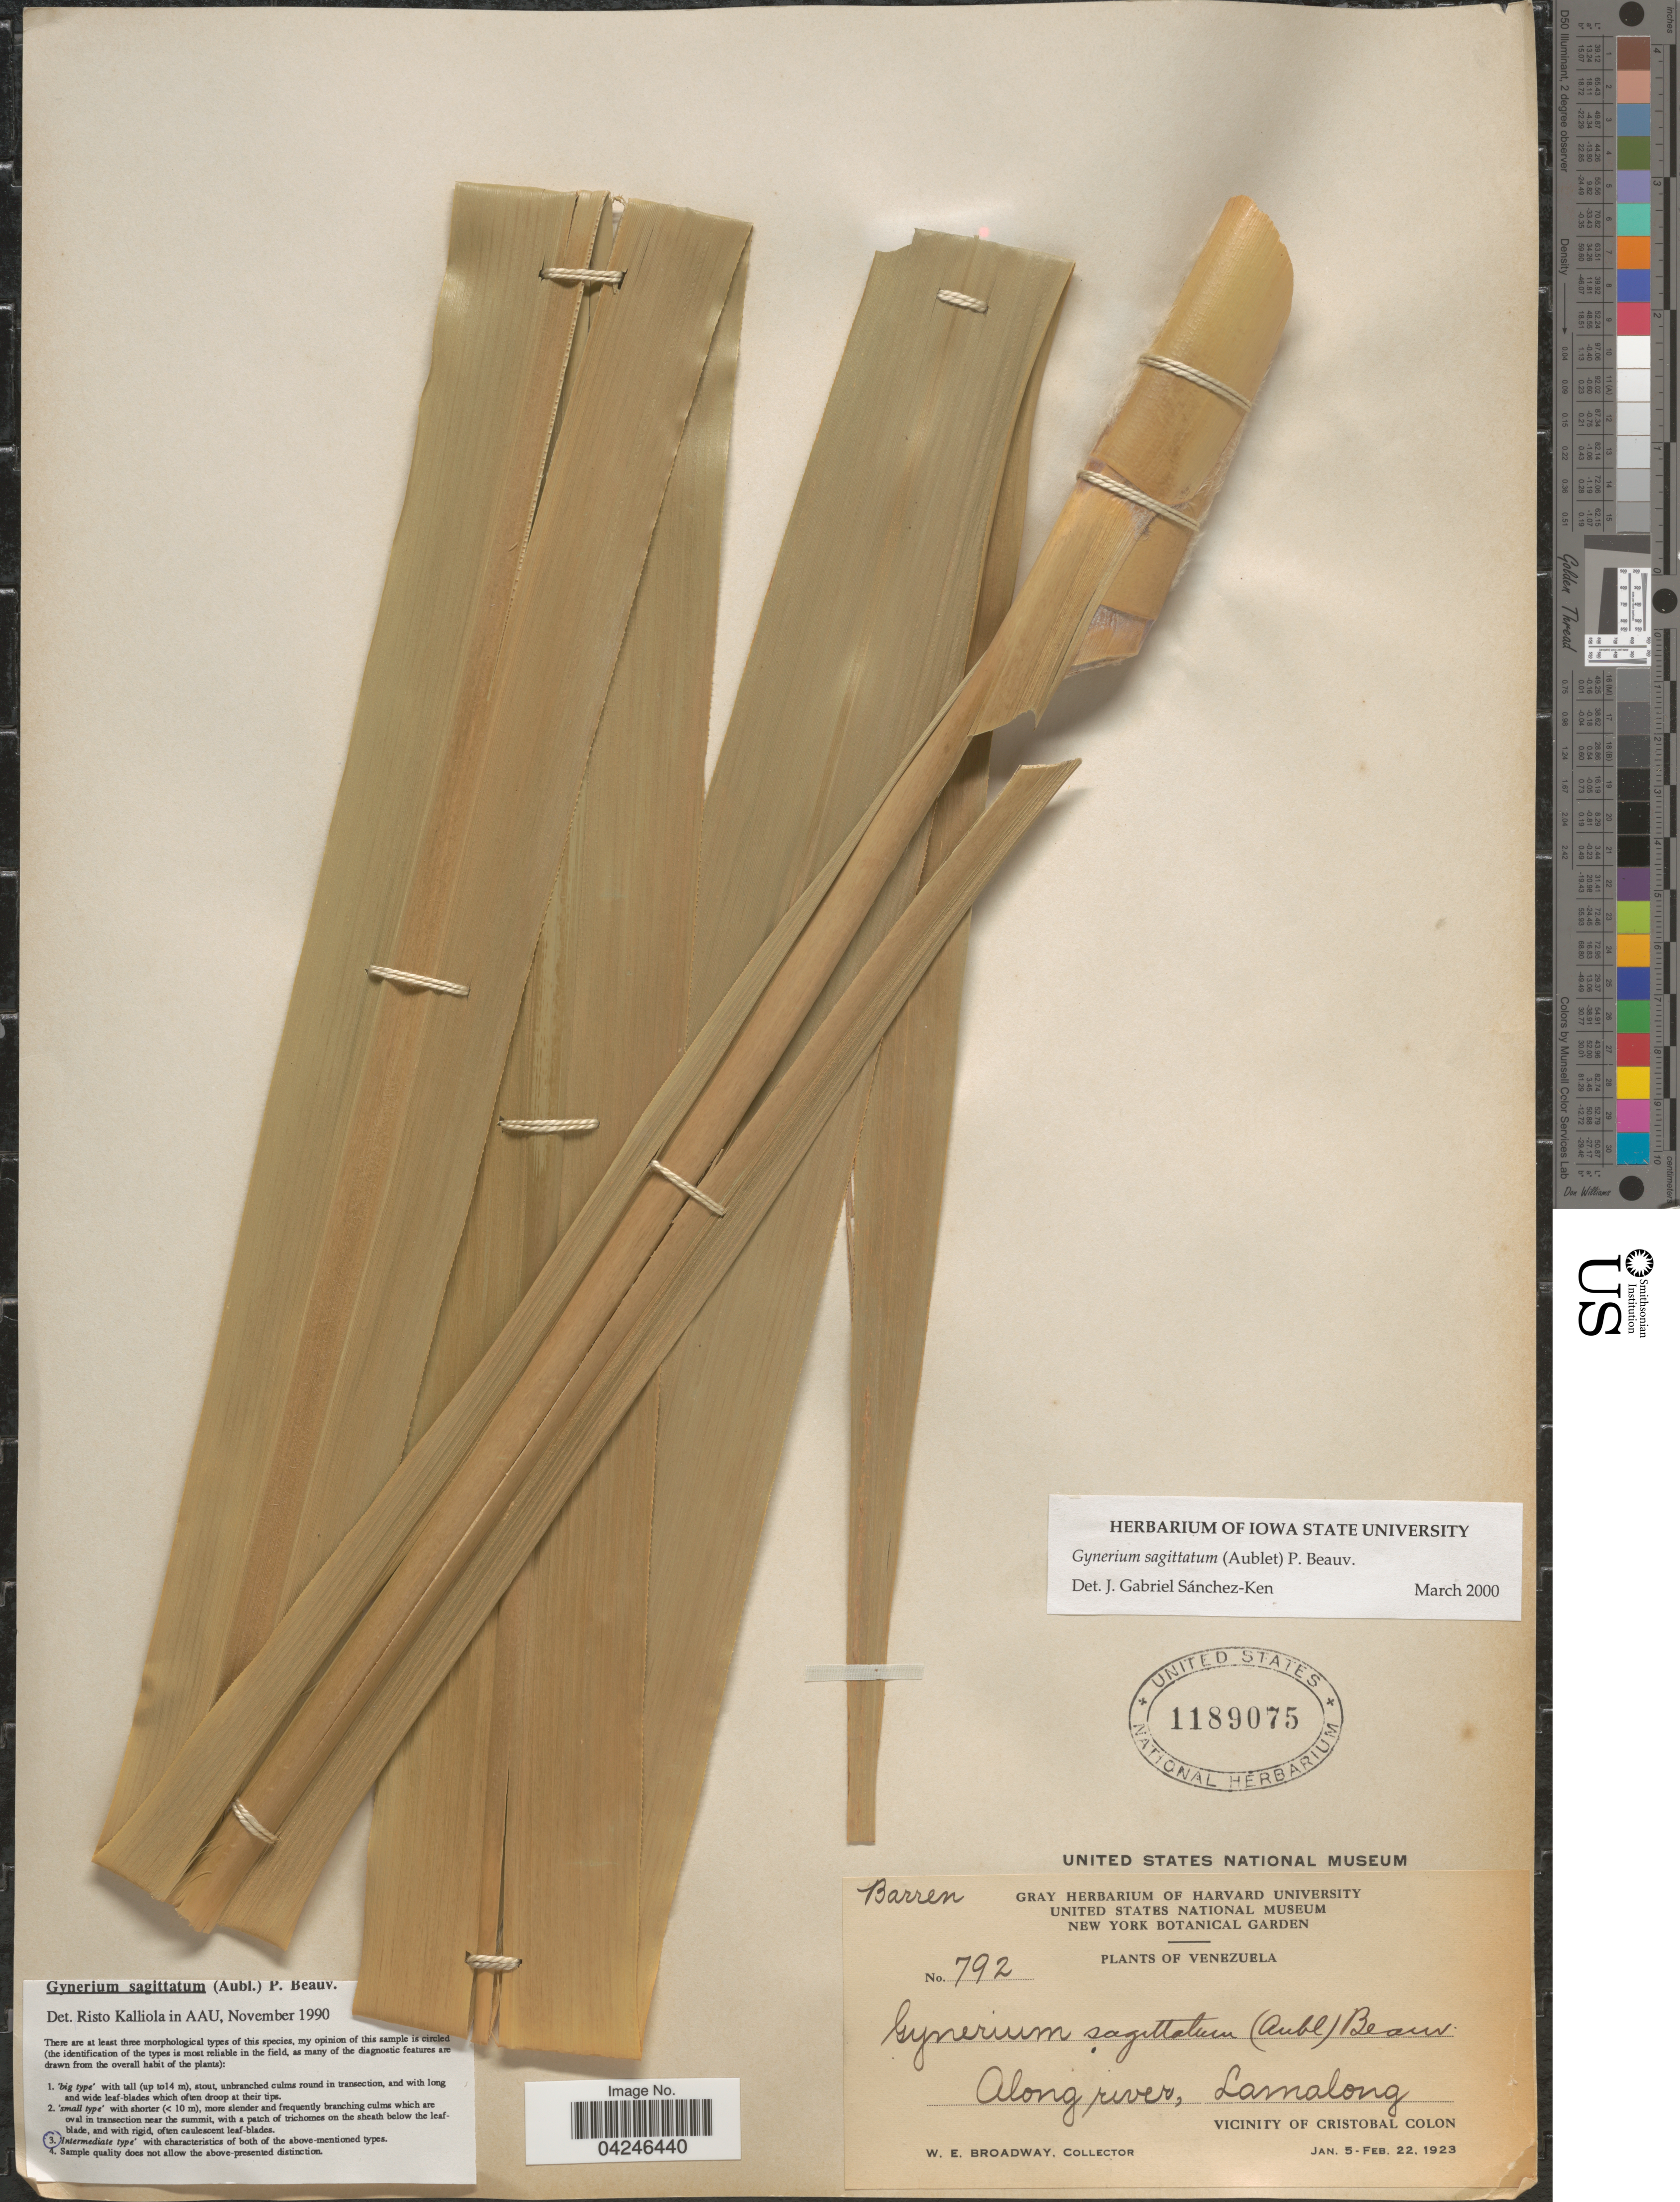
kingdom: Plantae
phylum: Tracheophyta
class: Liliopsida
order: Poales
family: Poaceae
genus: Gynerium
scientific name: Gynerium sagittatum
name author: (Aubl.) P. Beauv.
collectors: W. E. Broadway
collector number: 792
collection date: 1923-01-05/1923-02-22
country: Venezuela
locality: Along river, Lamalong. Vicinity of Cristobal Colon.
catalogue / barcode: US 1189075